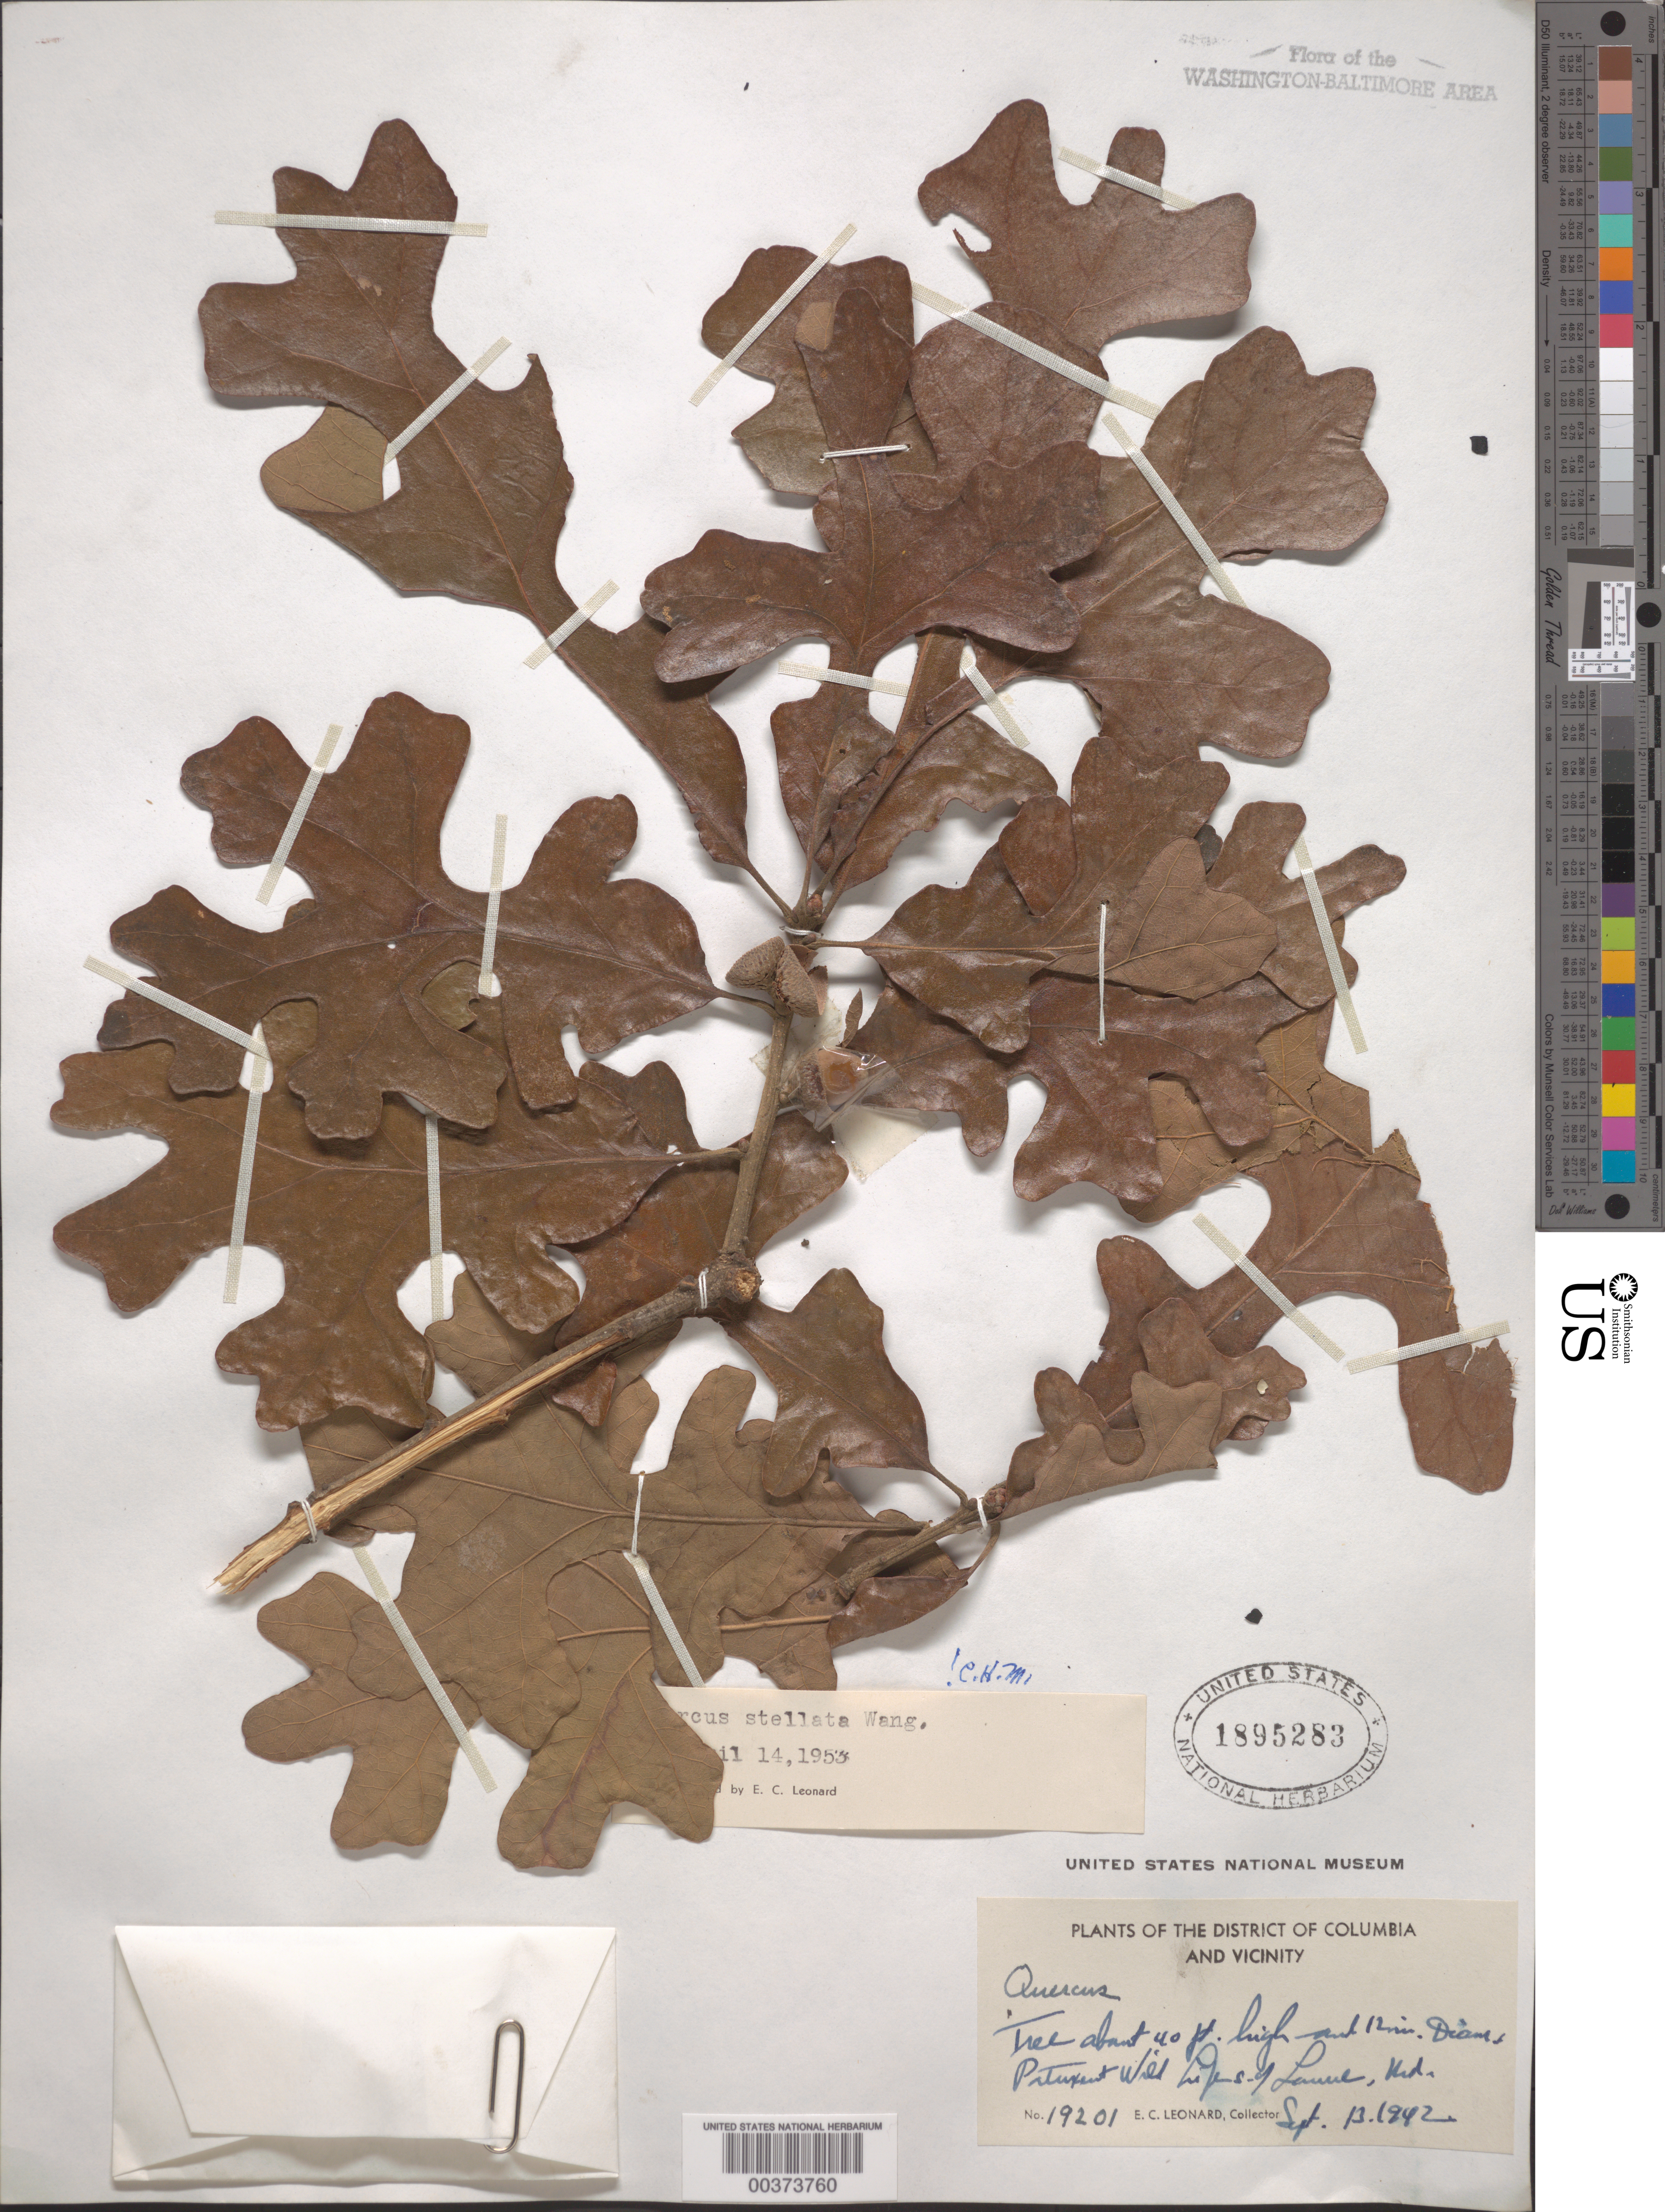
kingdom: Plantae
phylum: Tracheophyta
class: Magnoliopsida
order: Fagales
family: Fagaceae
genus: Quercus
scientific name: Quercus stellata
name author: Wangenh.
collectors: E. C. Leonard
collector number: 19201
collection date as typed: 13 Sep 1942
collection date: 1942-09-13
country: United States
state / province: Maryland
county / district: Prince George's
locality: Patuxent Wildlife Refuge, south of Laurel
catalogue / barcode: US 1895283